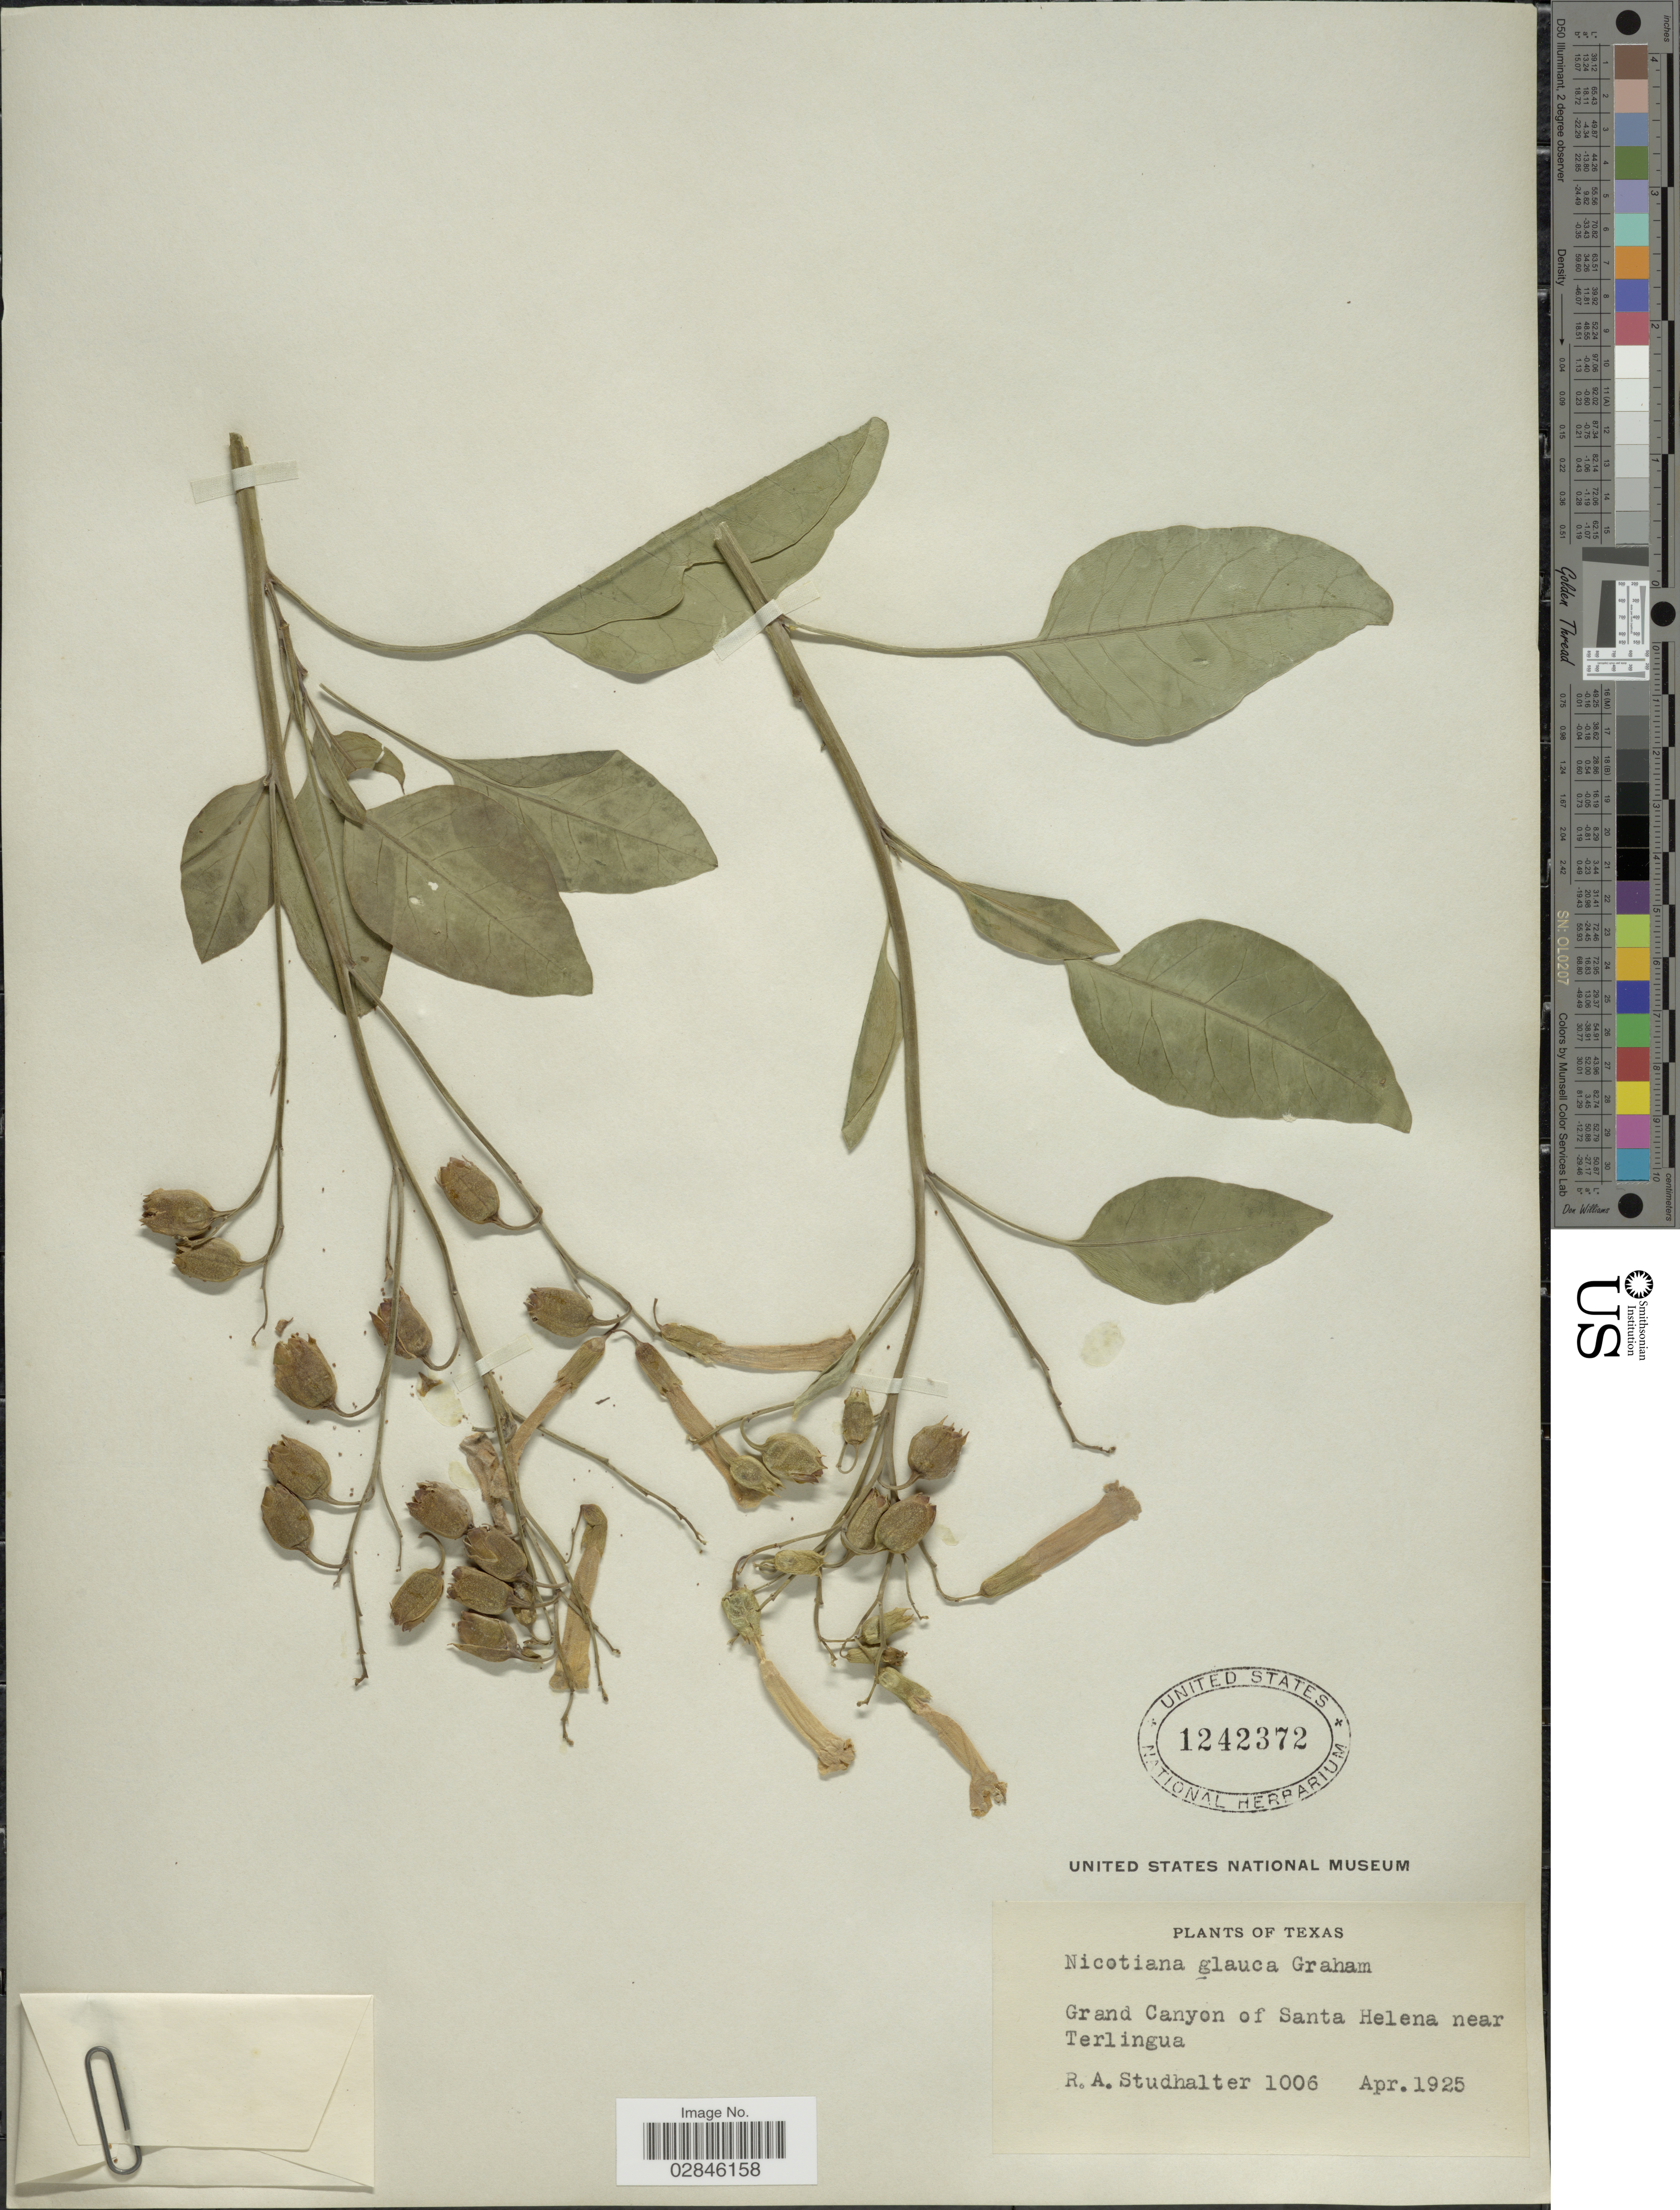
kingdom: Plantae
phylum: Tracheophyta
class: Magnoliopsida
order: Solanales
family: Solanaceae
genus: Nicotiana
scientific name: Nicotiana glauca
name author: Graham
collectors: R. Studhalter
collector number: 1006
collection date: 1925-04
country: United States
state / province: Texas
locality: Grand Canyon of Santa Helena near Terlingua.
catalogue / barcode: US 1242372